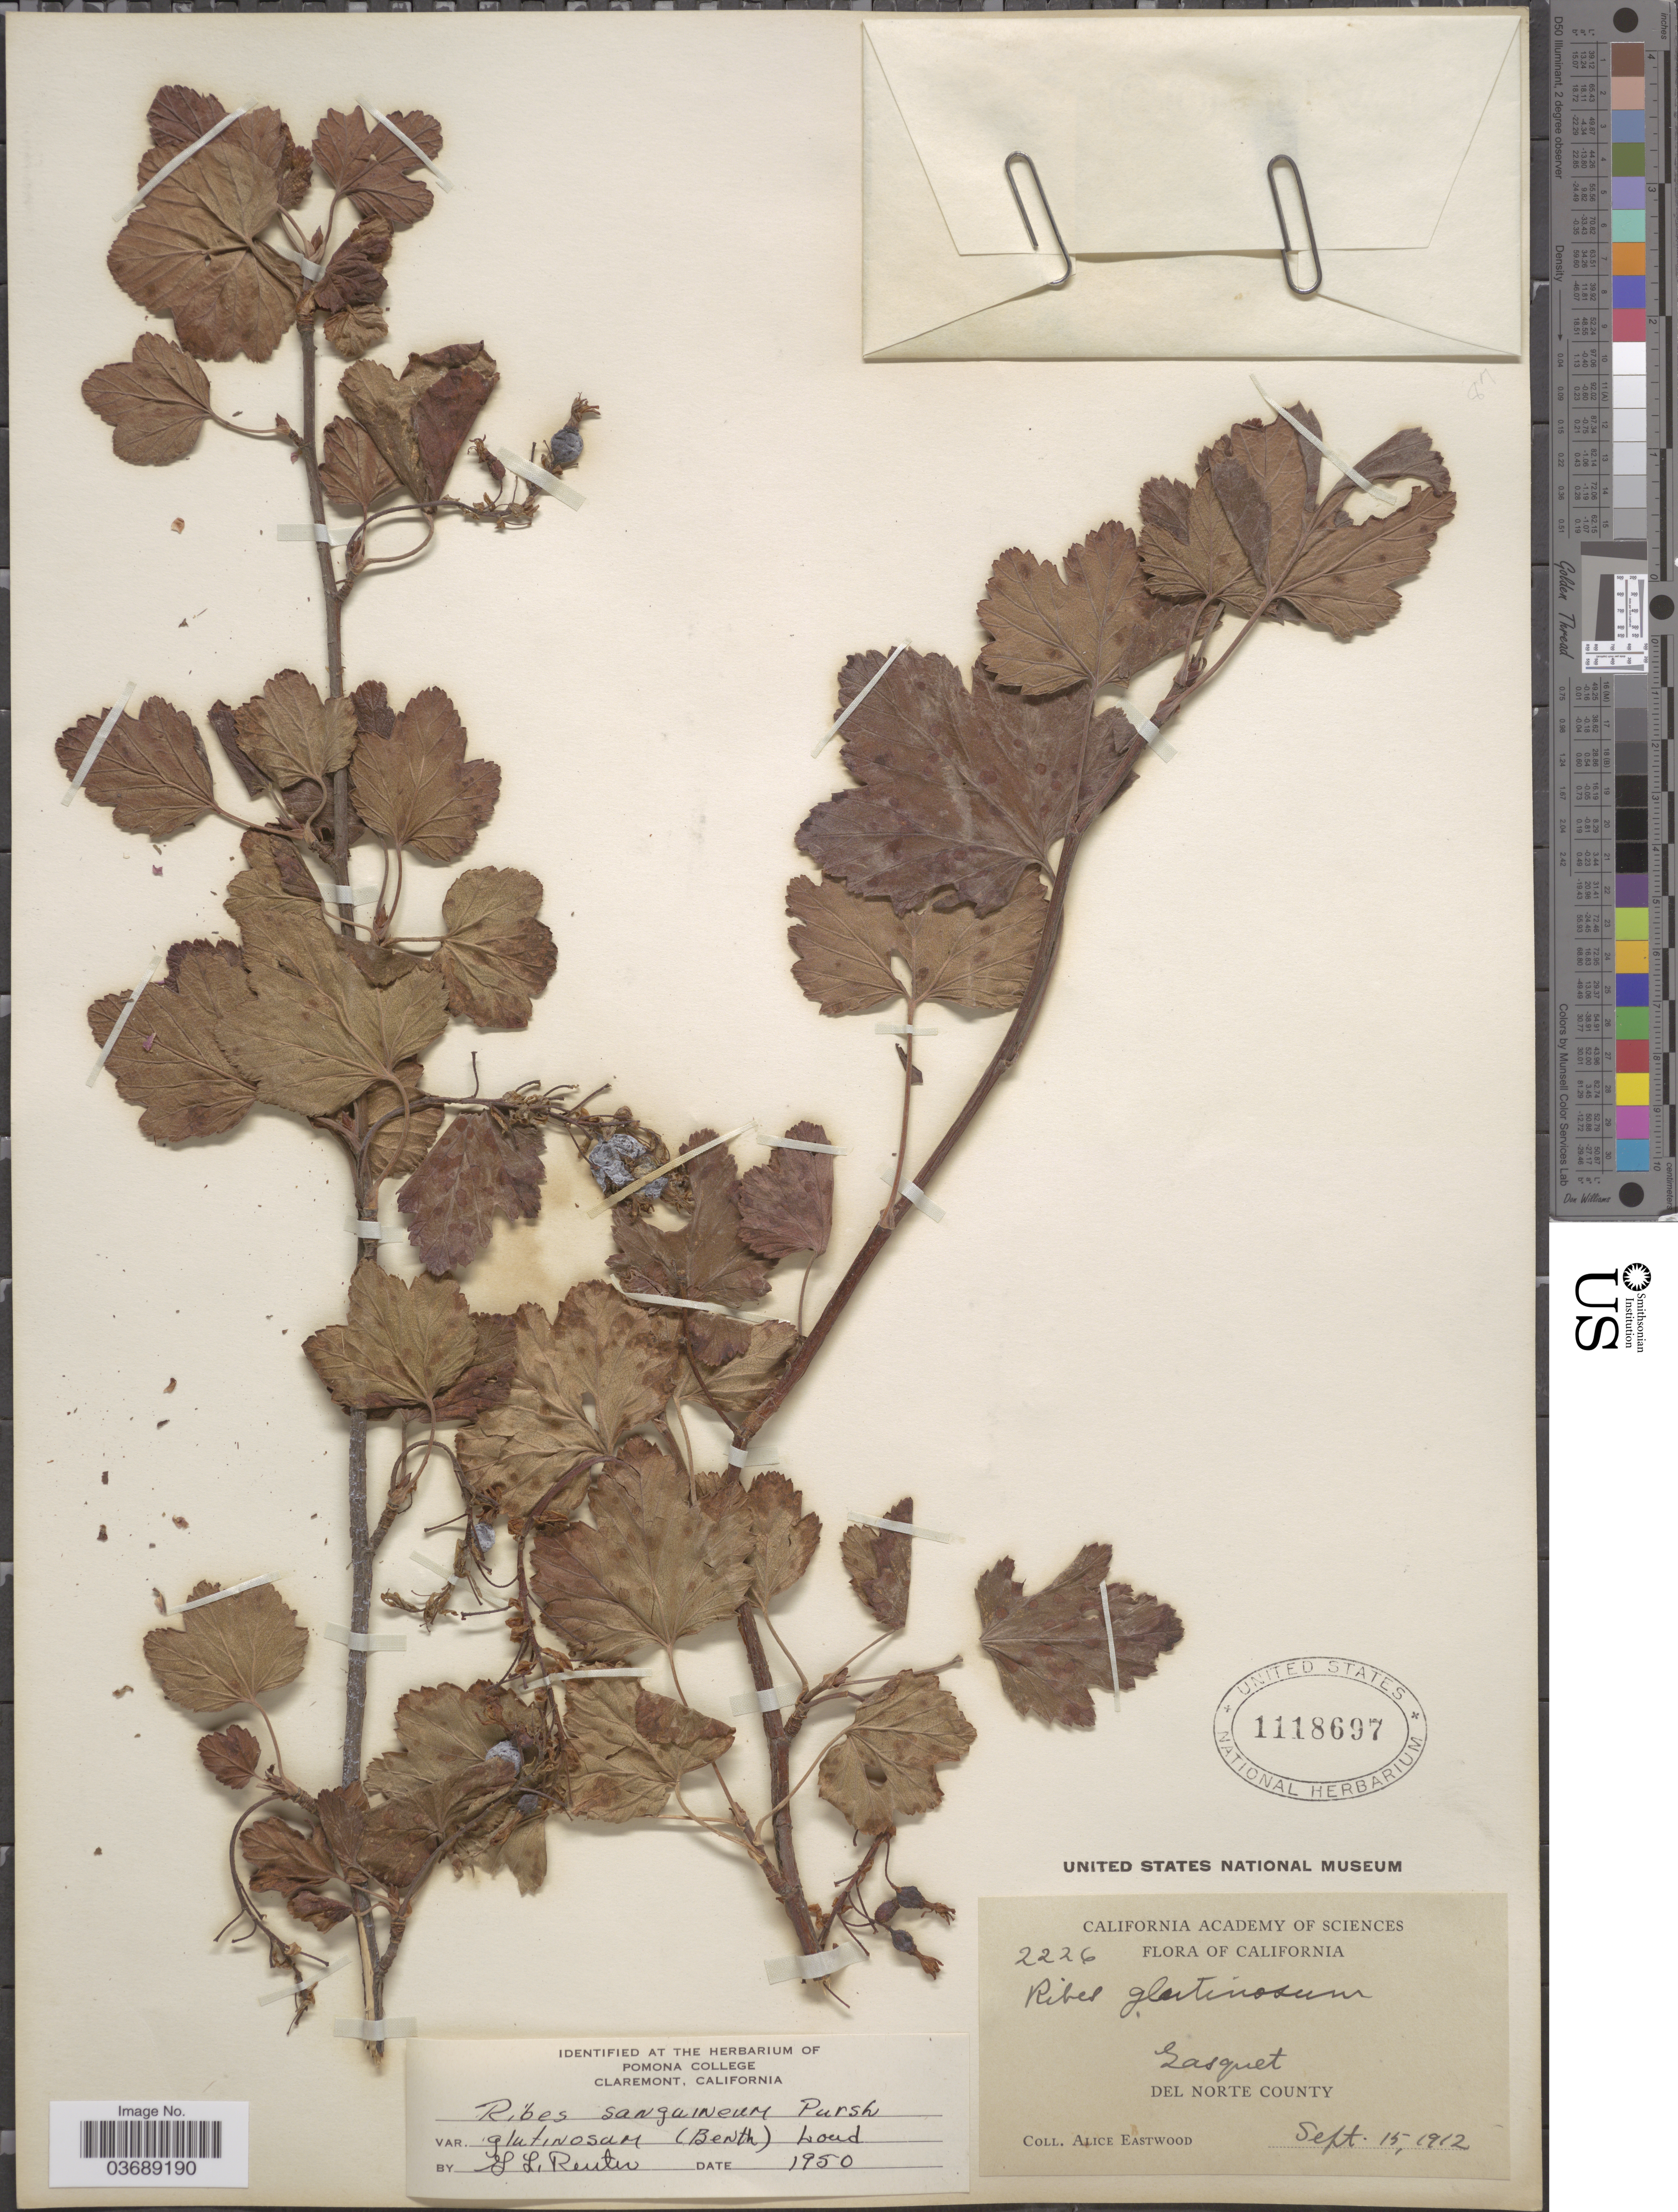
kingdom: Plantae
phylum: Tracheophyta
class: Magnoliopsida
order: Saxifragales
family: Grossulariaceae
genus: Ribes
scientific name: Ribes sanguineum var. glutinosum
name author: (Benth.) Loudon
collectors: A. Eastwood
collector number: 2226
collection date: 1912-09-15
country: United States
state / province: California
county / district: Del Norte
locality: Gasquet. Del Norte County.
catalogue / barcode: US 1118697